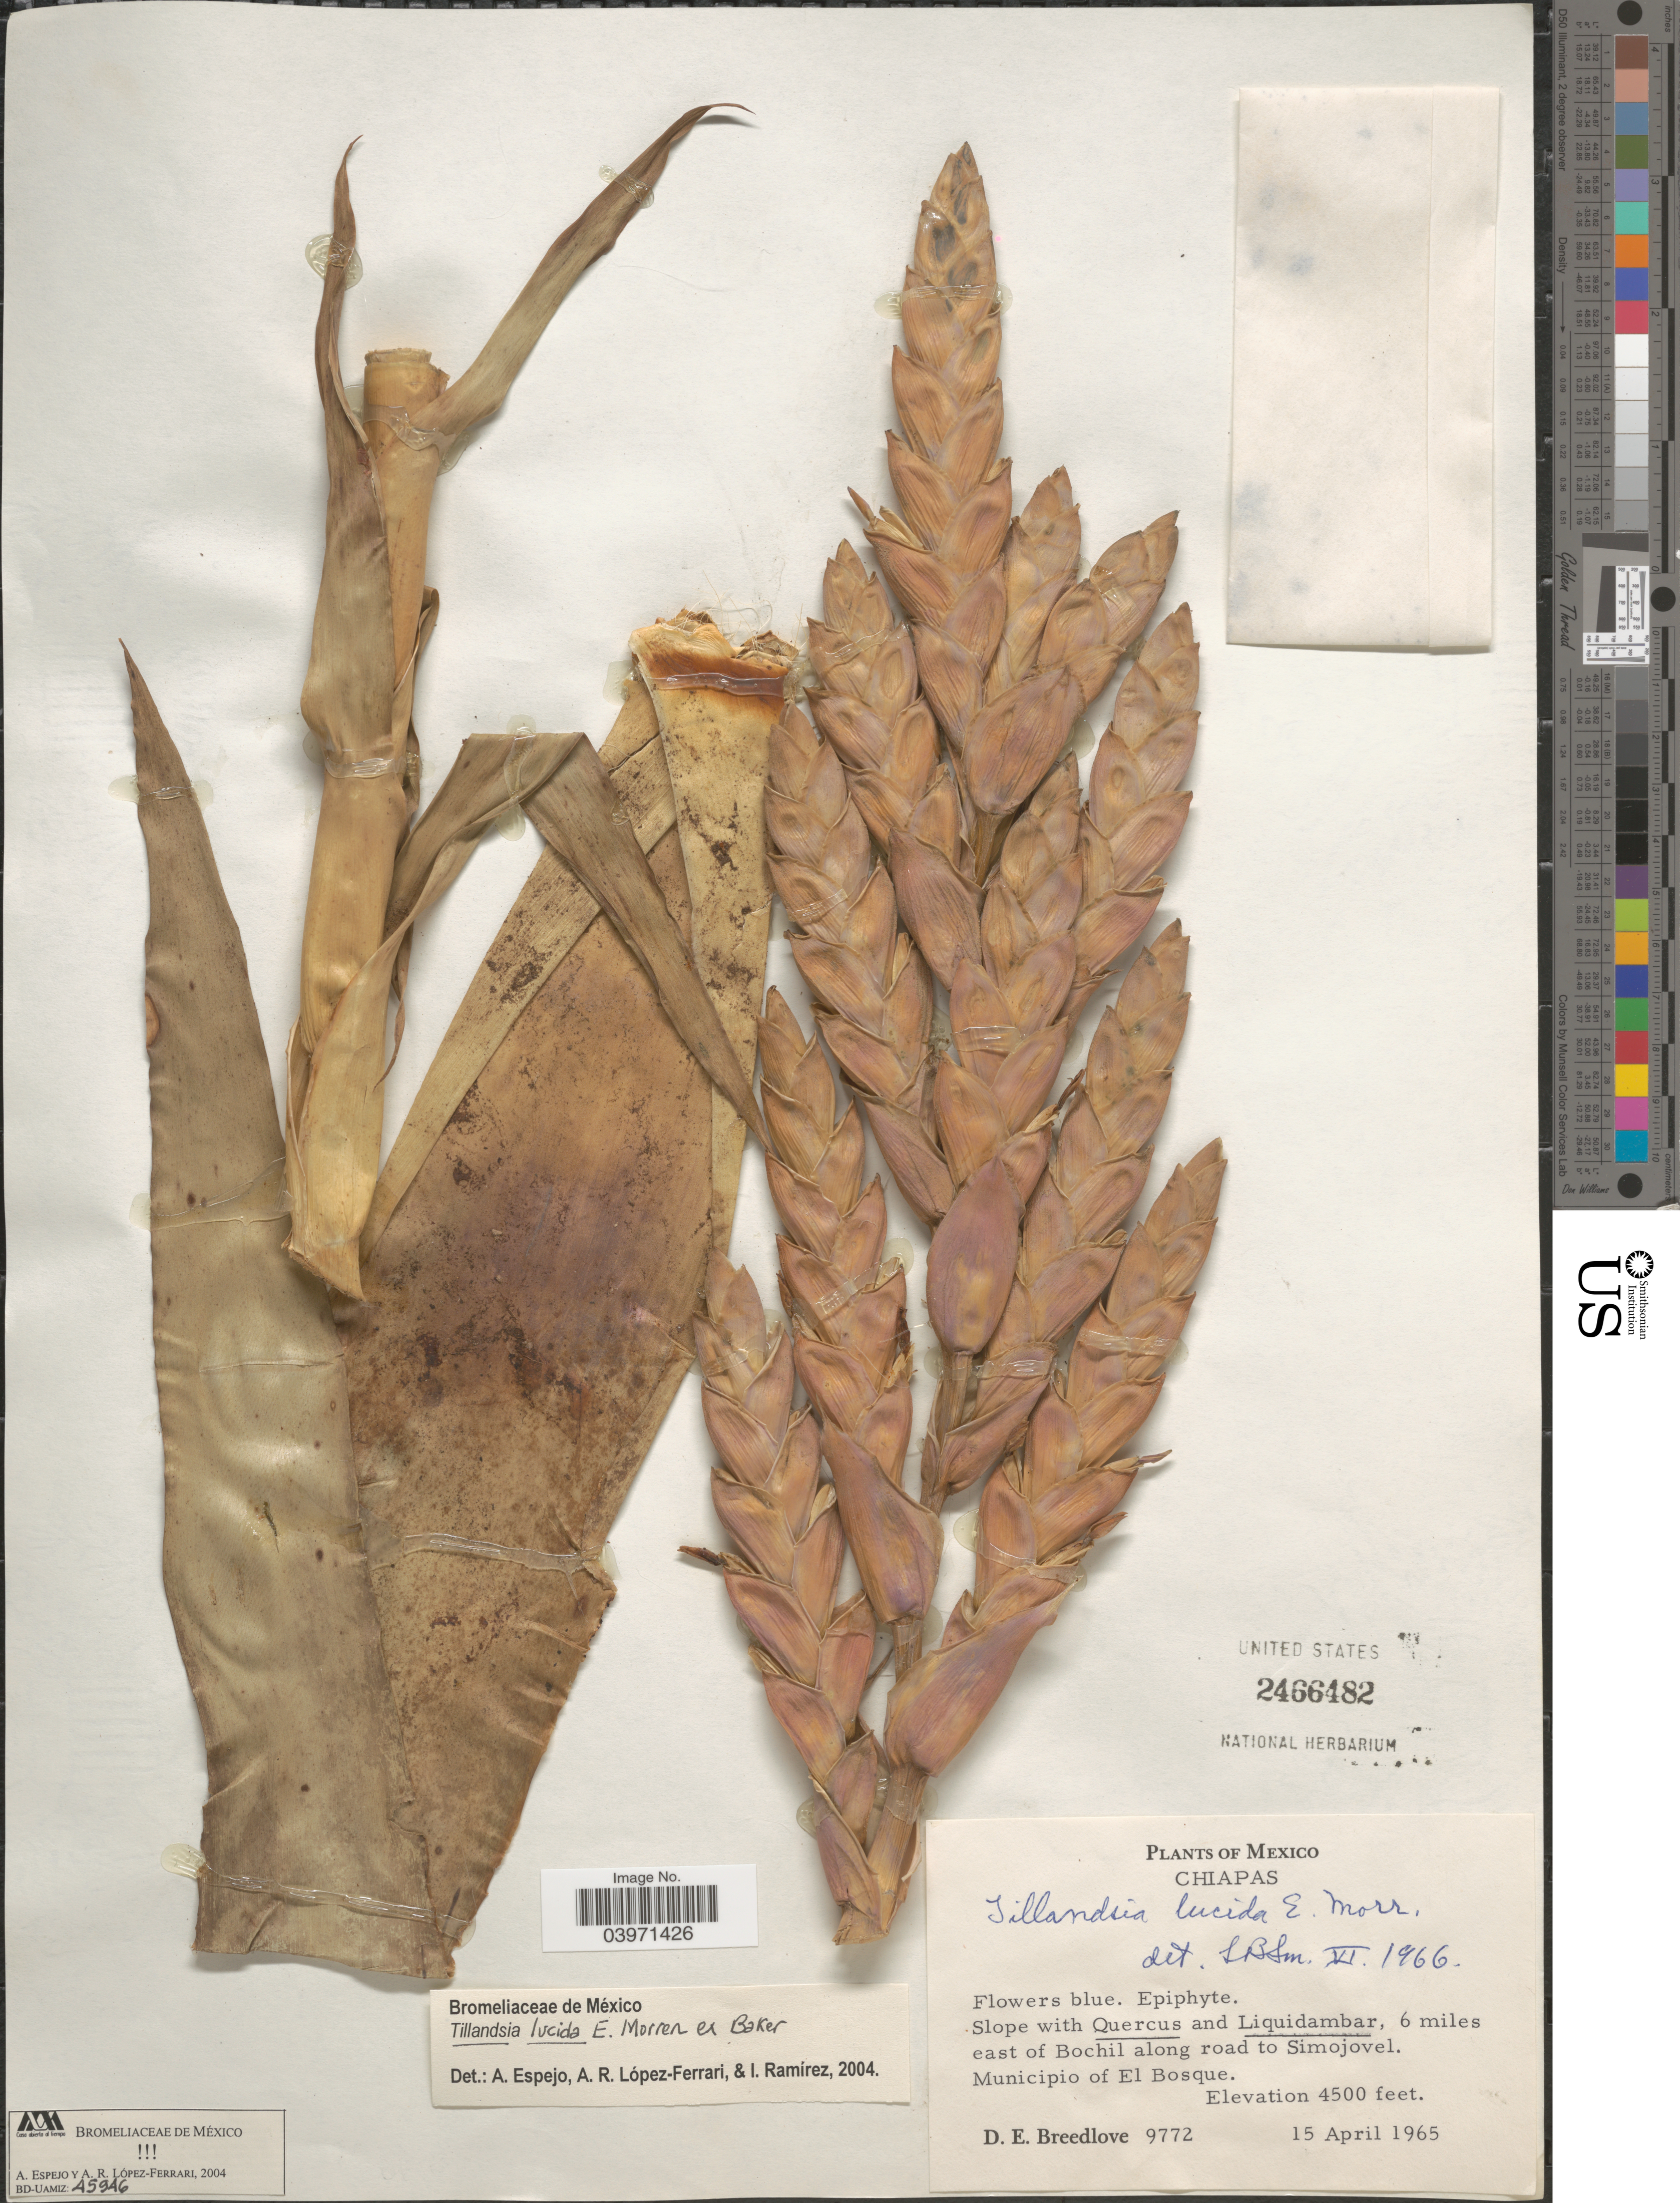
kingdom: Plantae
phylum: Tracheophyta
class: Liliopsida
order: Poales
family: Bromeliaceae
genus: Tillandsia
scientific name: Tillandsia lucida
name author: É. Morren ex Baker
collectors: D. E. Breedlove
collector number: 9772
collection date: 1965-04-15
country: Mexico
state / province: Chiapas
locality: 6 miles east of Bochil along road to Simojovel. Municipio of El Bosque.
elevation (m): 1372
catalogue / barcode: US 2466482